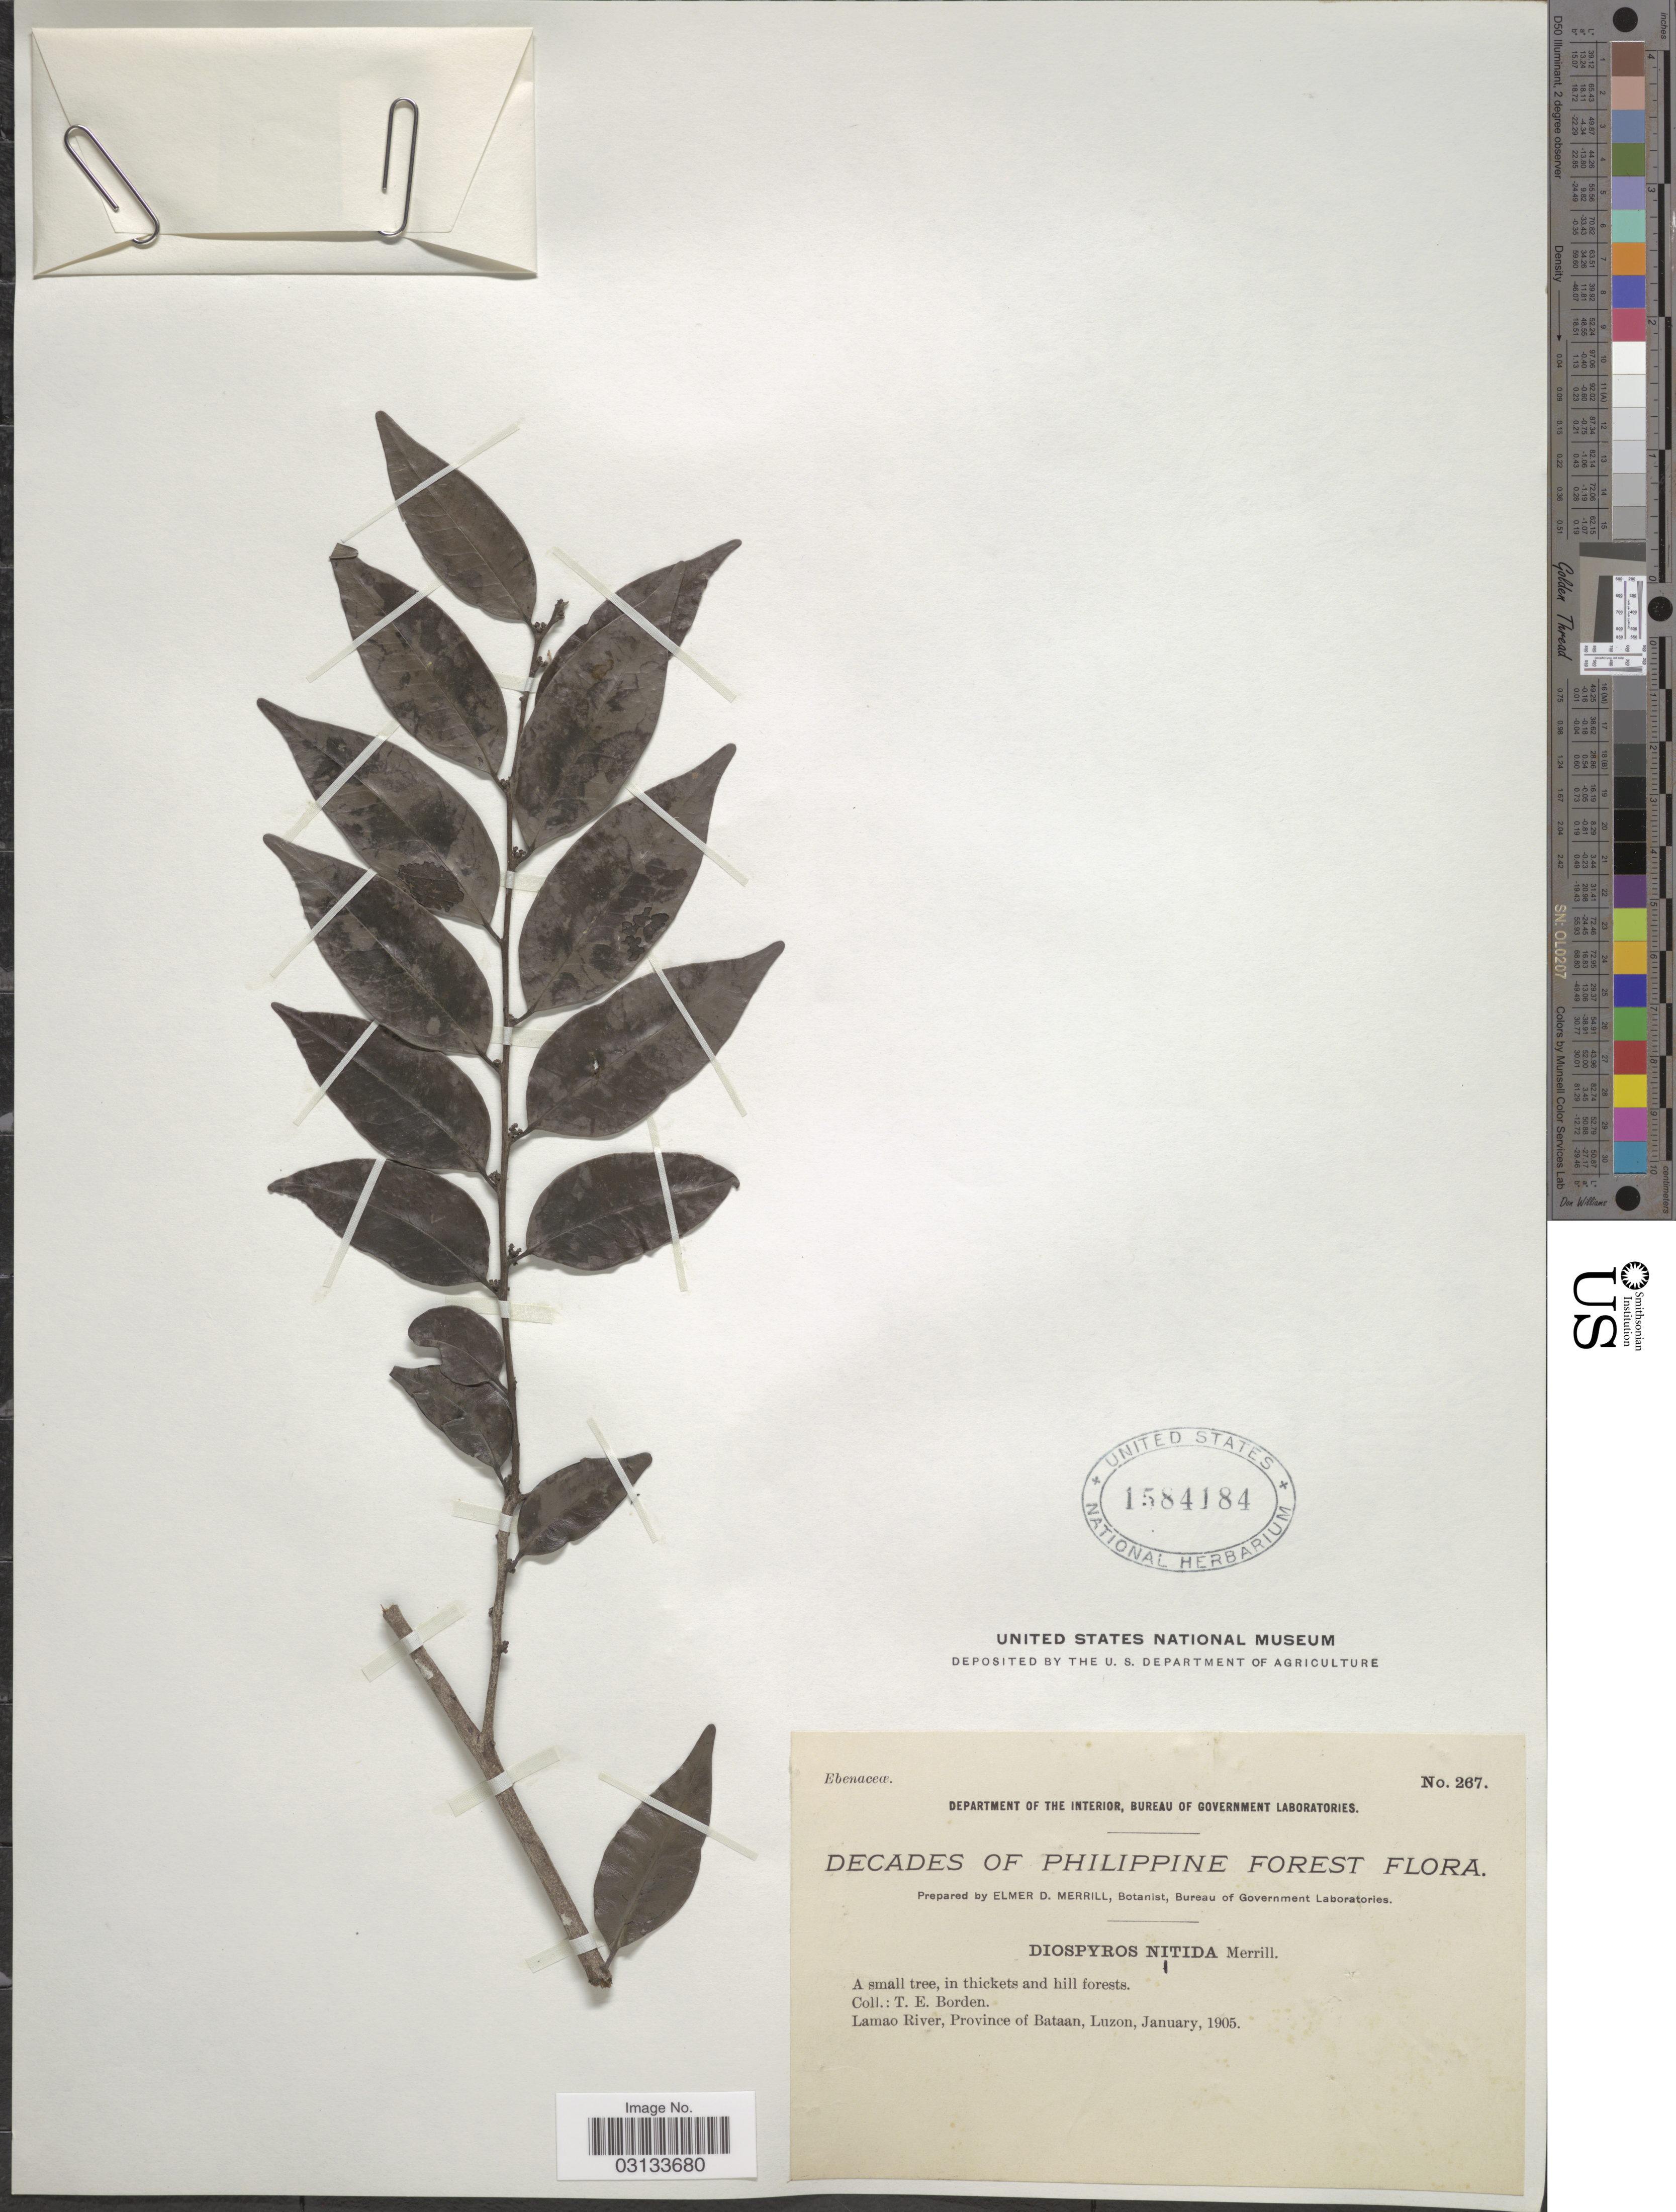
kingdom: Plantae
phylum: Tracheophyta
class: Magnoliopsida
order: Ericales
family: Ebenaceae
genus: Diospyros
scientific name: Diospyros nitida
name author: Merr.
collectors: T. E. Borden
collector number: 267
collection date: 1905-01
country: Philippines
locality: Philippine Forest. Lamao River, Province of Bataan, Luzon.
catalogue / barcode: US 1584184